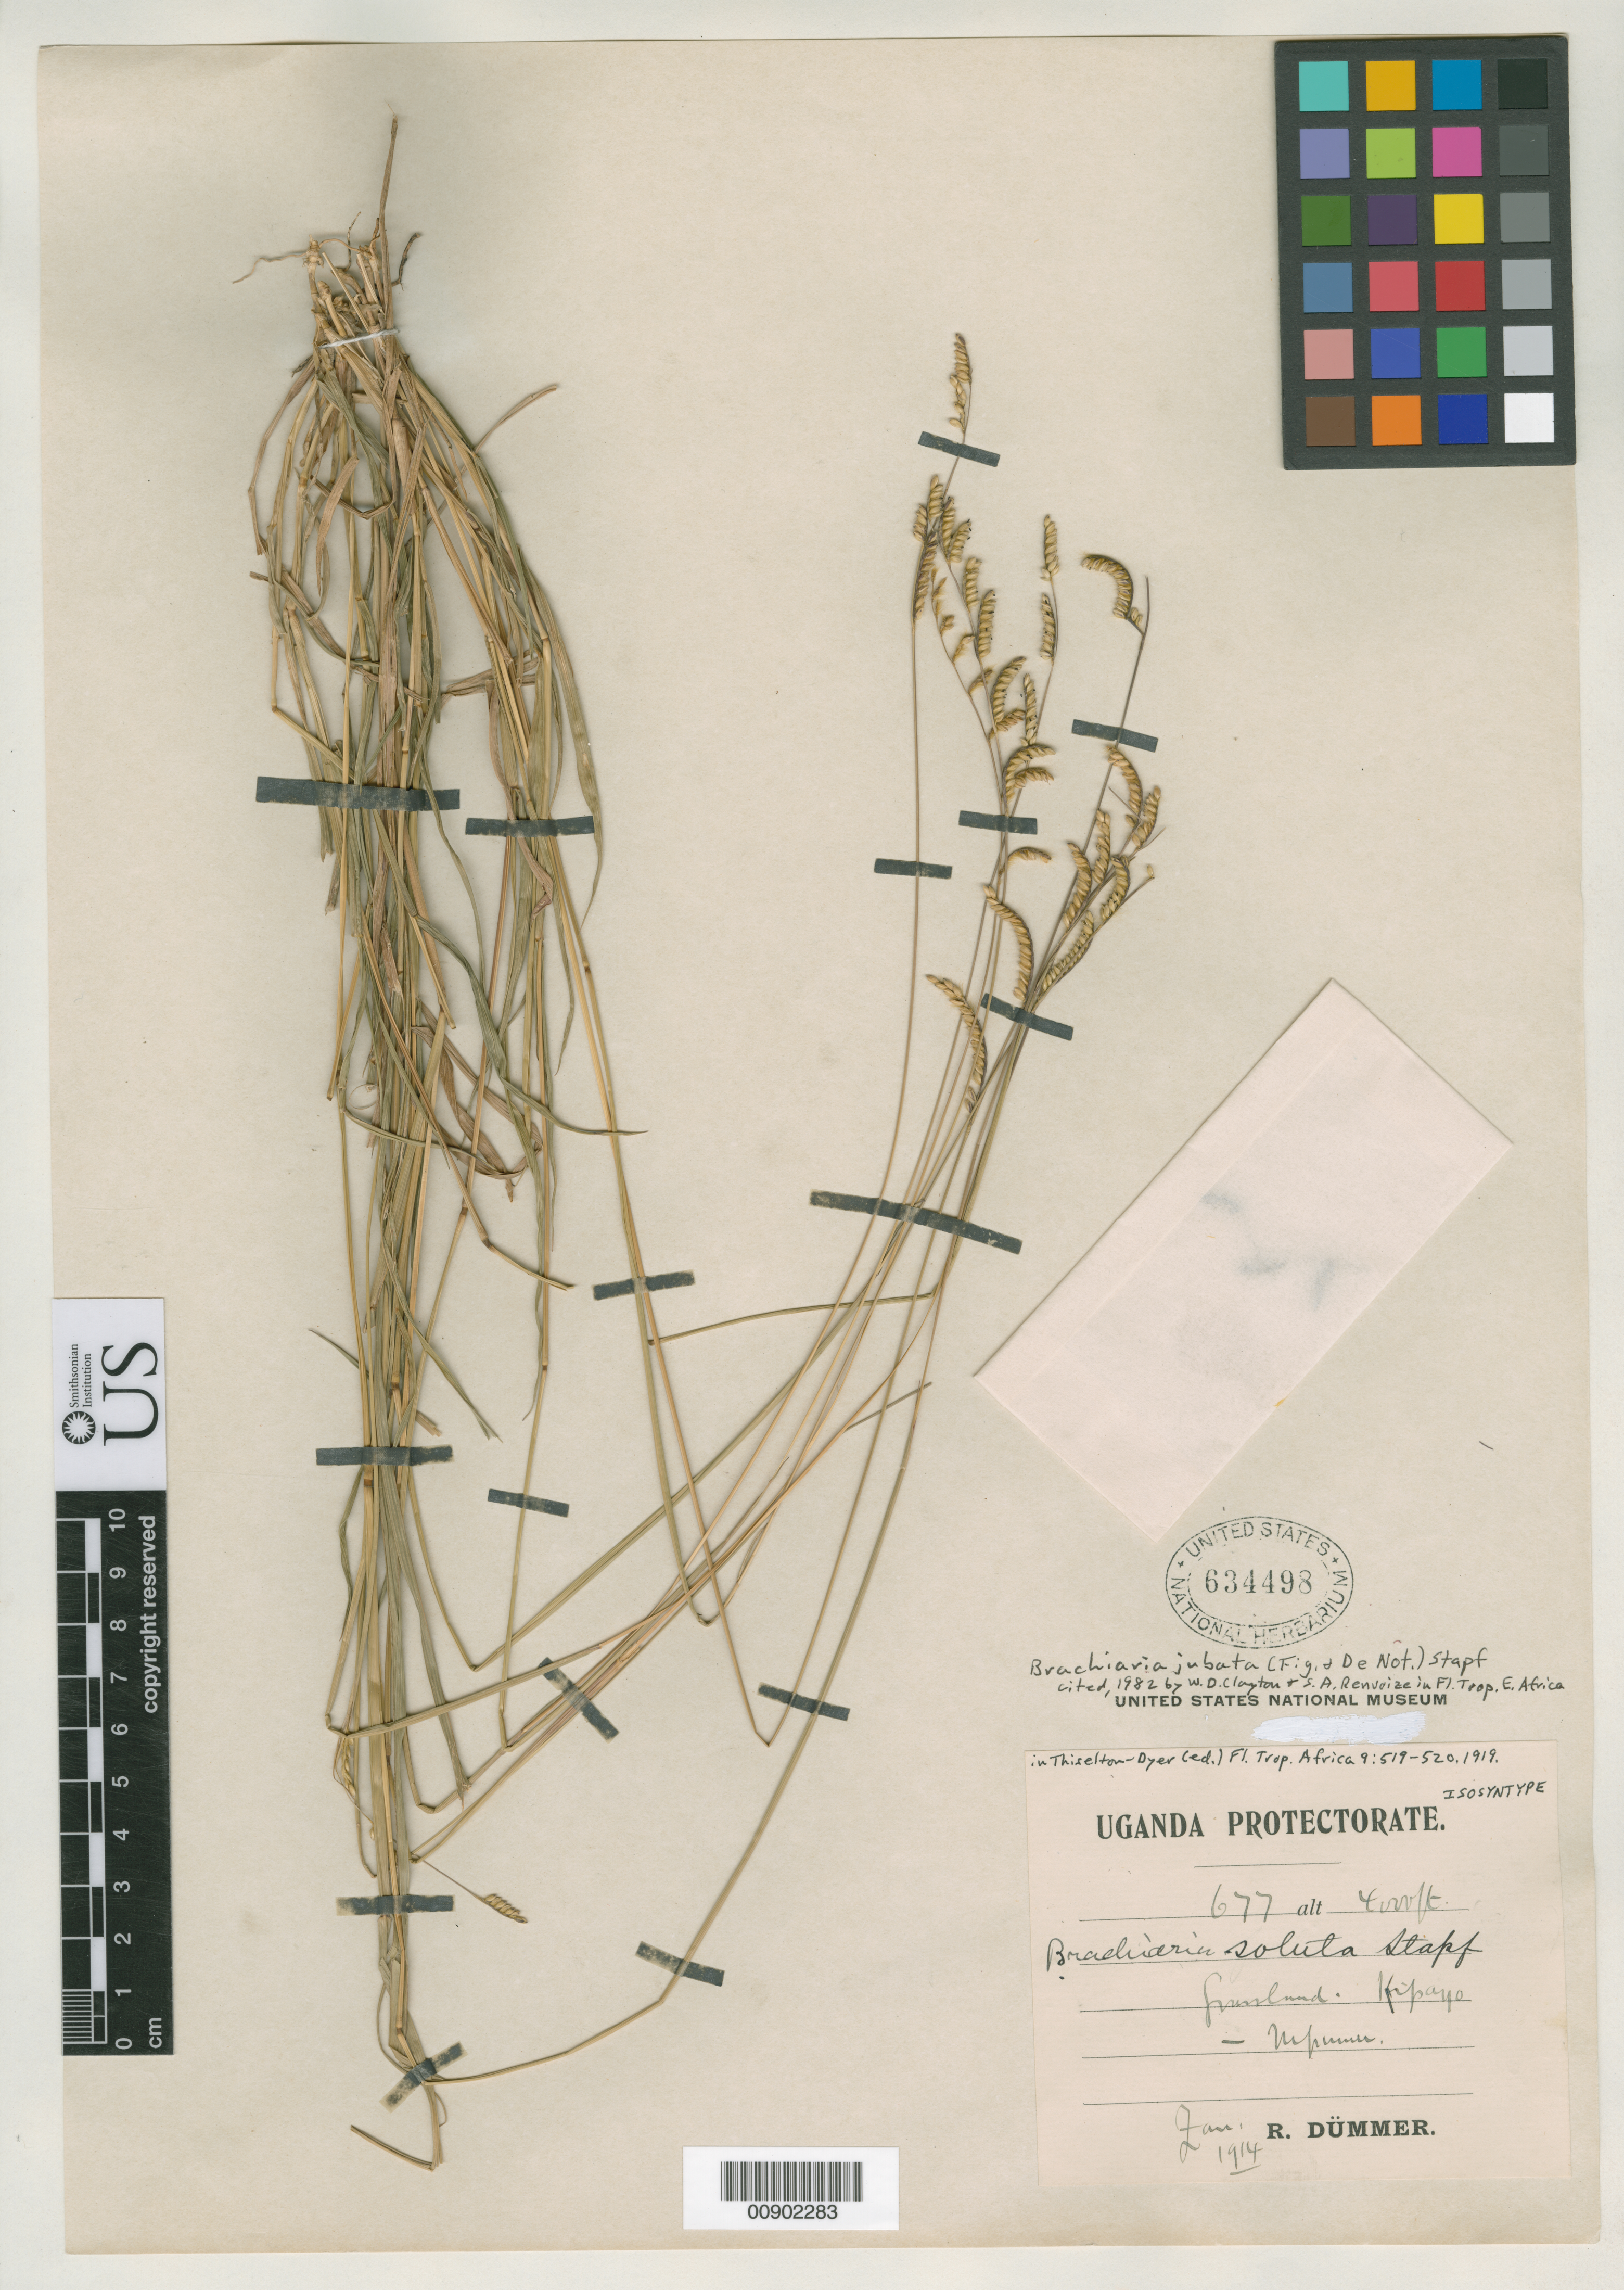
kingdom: Plantae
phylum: Tracheophyta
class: Liliopsida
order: Poales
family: Poaceae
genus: Brachiaria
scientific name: Brachiaria soluta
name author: Stapf in Dyer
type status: Isosyntype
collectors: R. A. Dümmer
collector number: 677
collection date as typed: Jan 1914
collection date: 1914-01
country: Uganda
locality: Uganda Protectorate. Grassland. Kipayo - Mpume.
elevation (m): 1219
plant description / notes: Currently accepted name as cited by W.D. Clayton & S.A. Renvoize in Fl. Trop. E. Africa (1982).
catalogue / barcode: US 634498